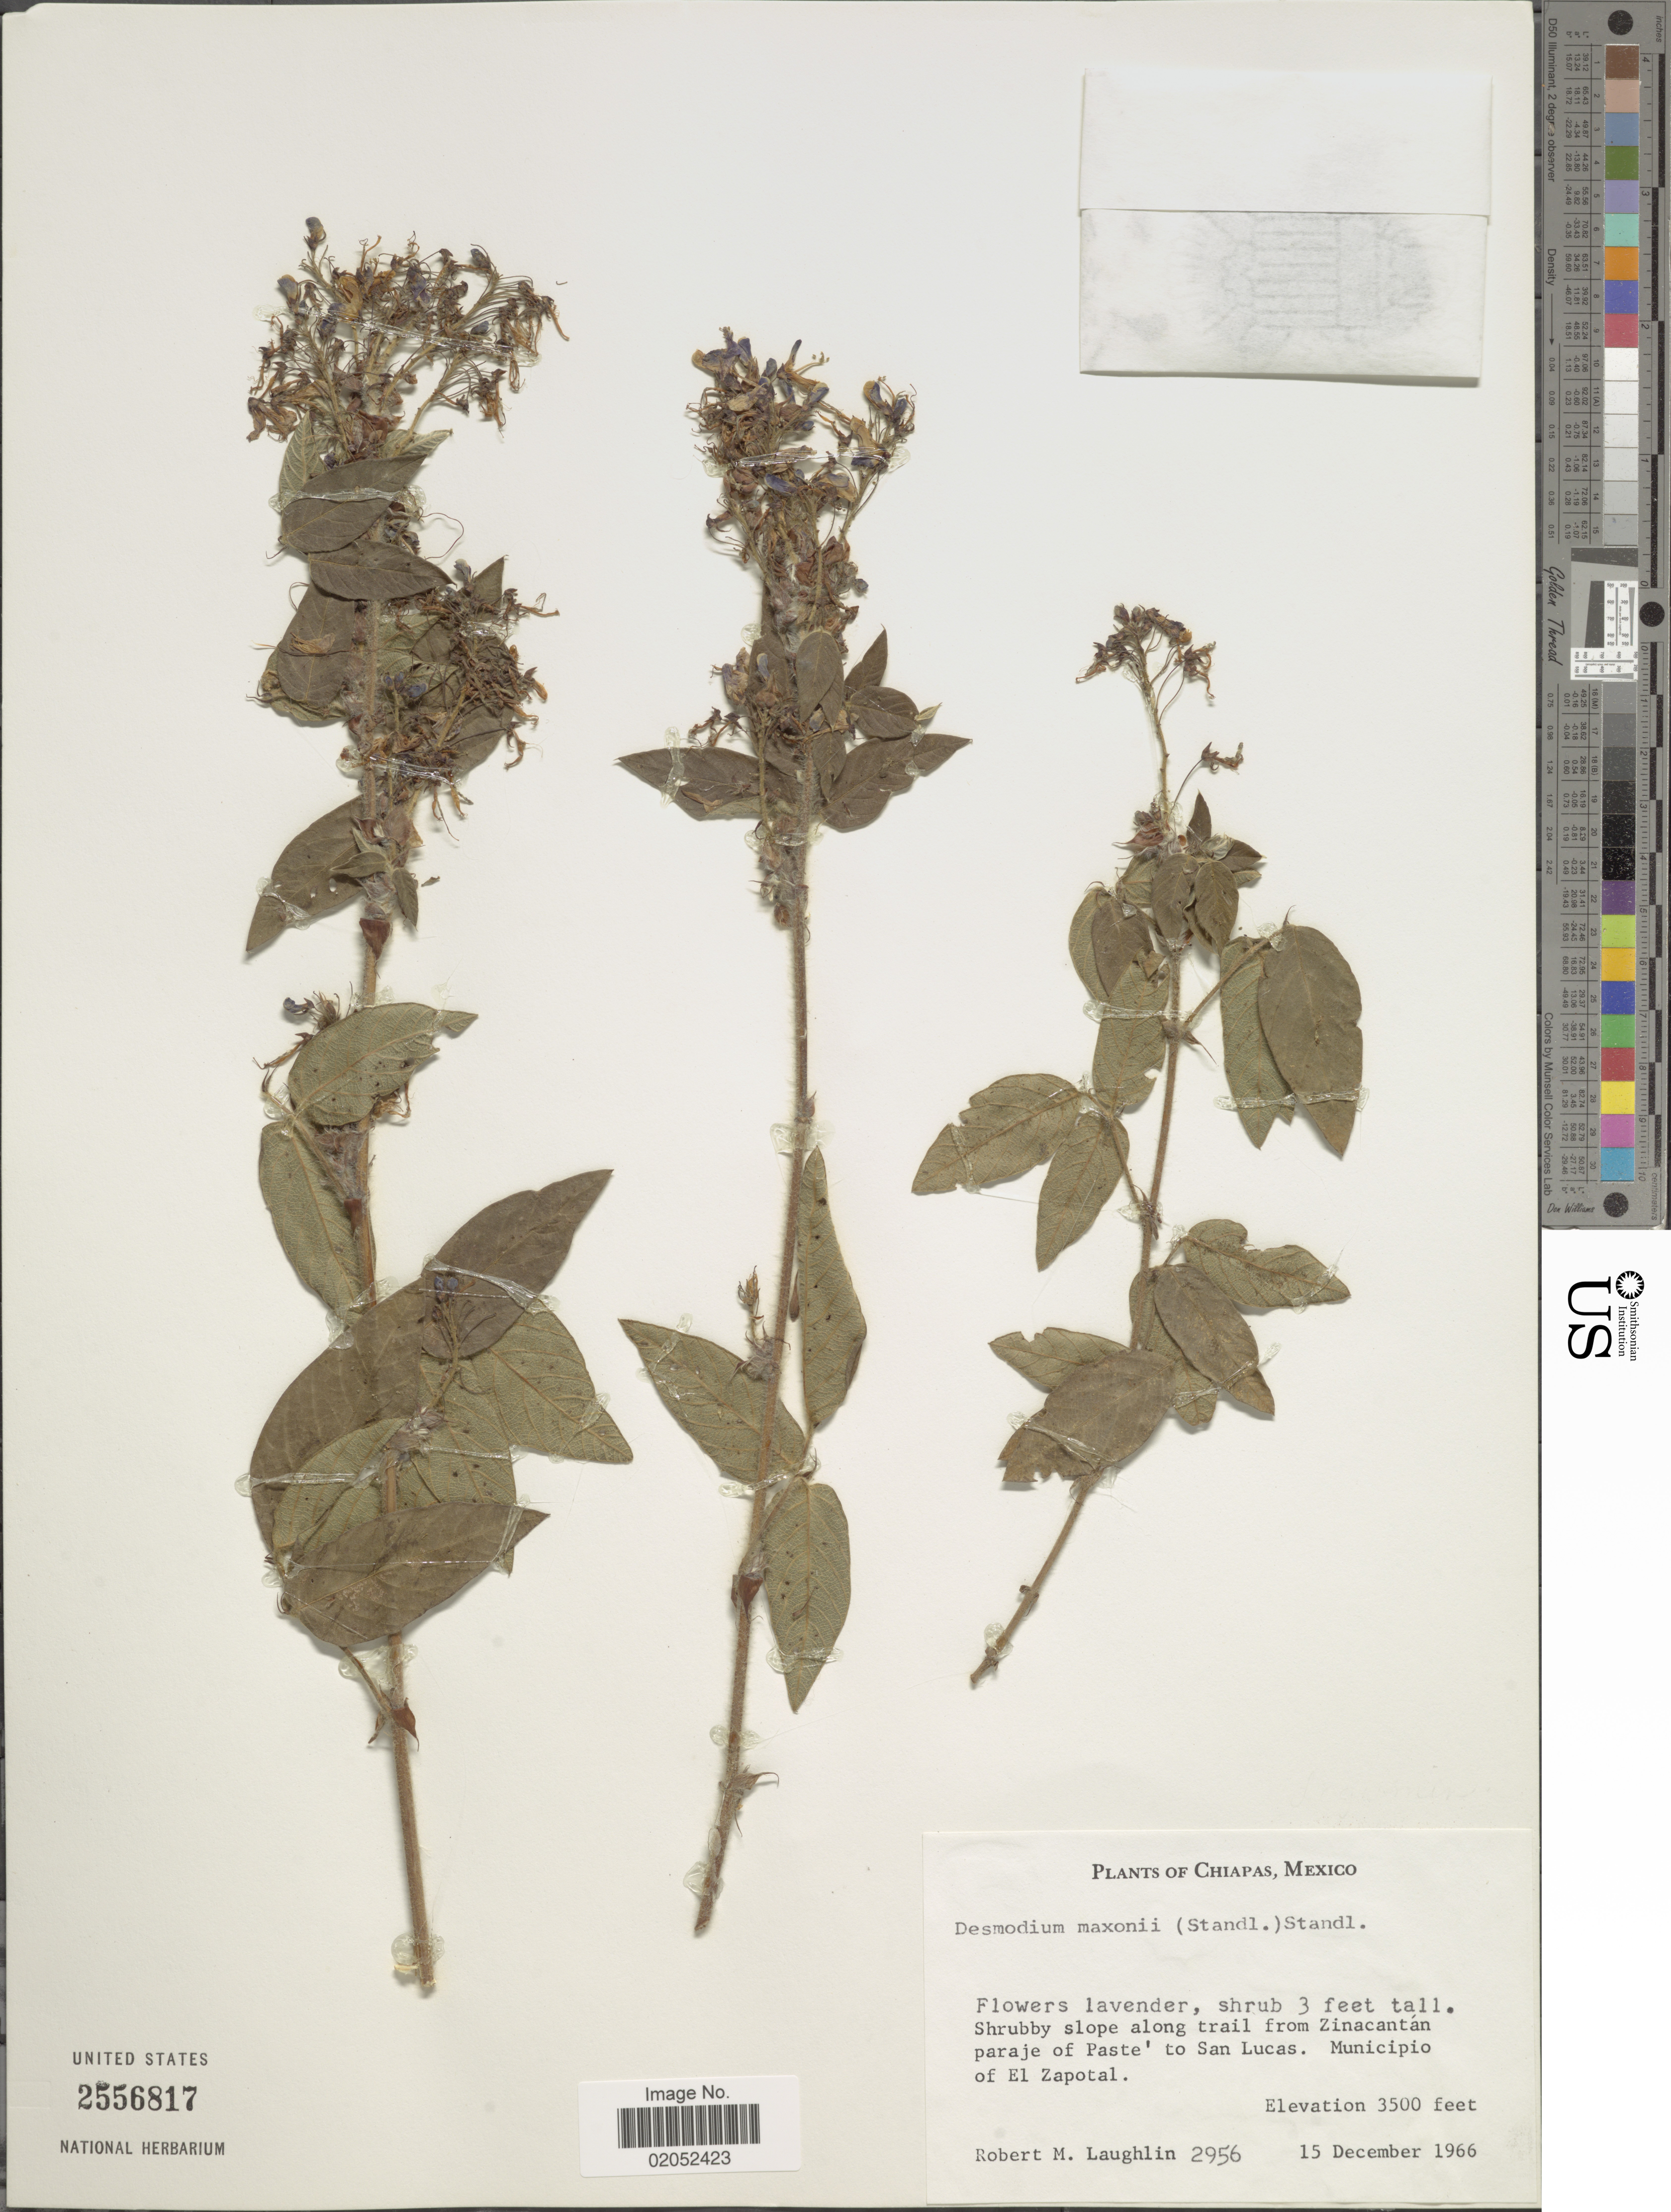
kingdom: Plantae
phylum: Tracheophyta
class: Magnoliopsida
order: Fabales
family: Fabaceae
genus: Desmodium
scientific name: Desmodium maxonii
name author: (Standl.) Standl.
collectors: R. M. Laughlin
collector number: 2956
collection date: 1966-12-15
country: Mexico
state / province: Chiapas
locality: Shrubby slope along trail from Zinacantan paraje of Paste'to San Lucas. Municipio of El Zapotal.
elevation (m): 1067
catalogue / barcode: US 2556817